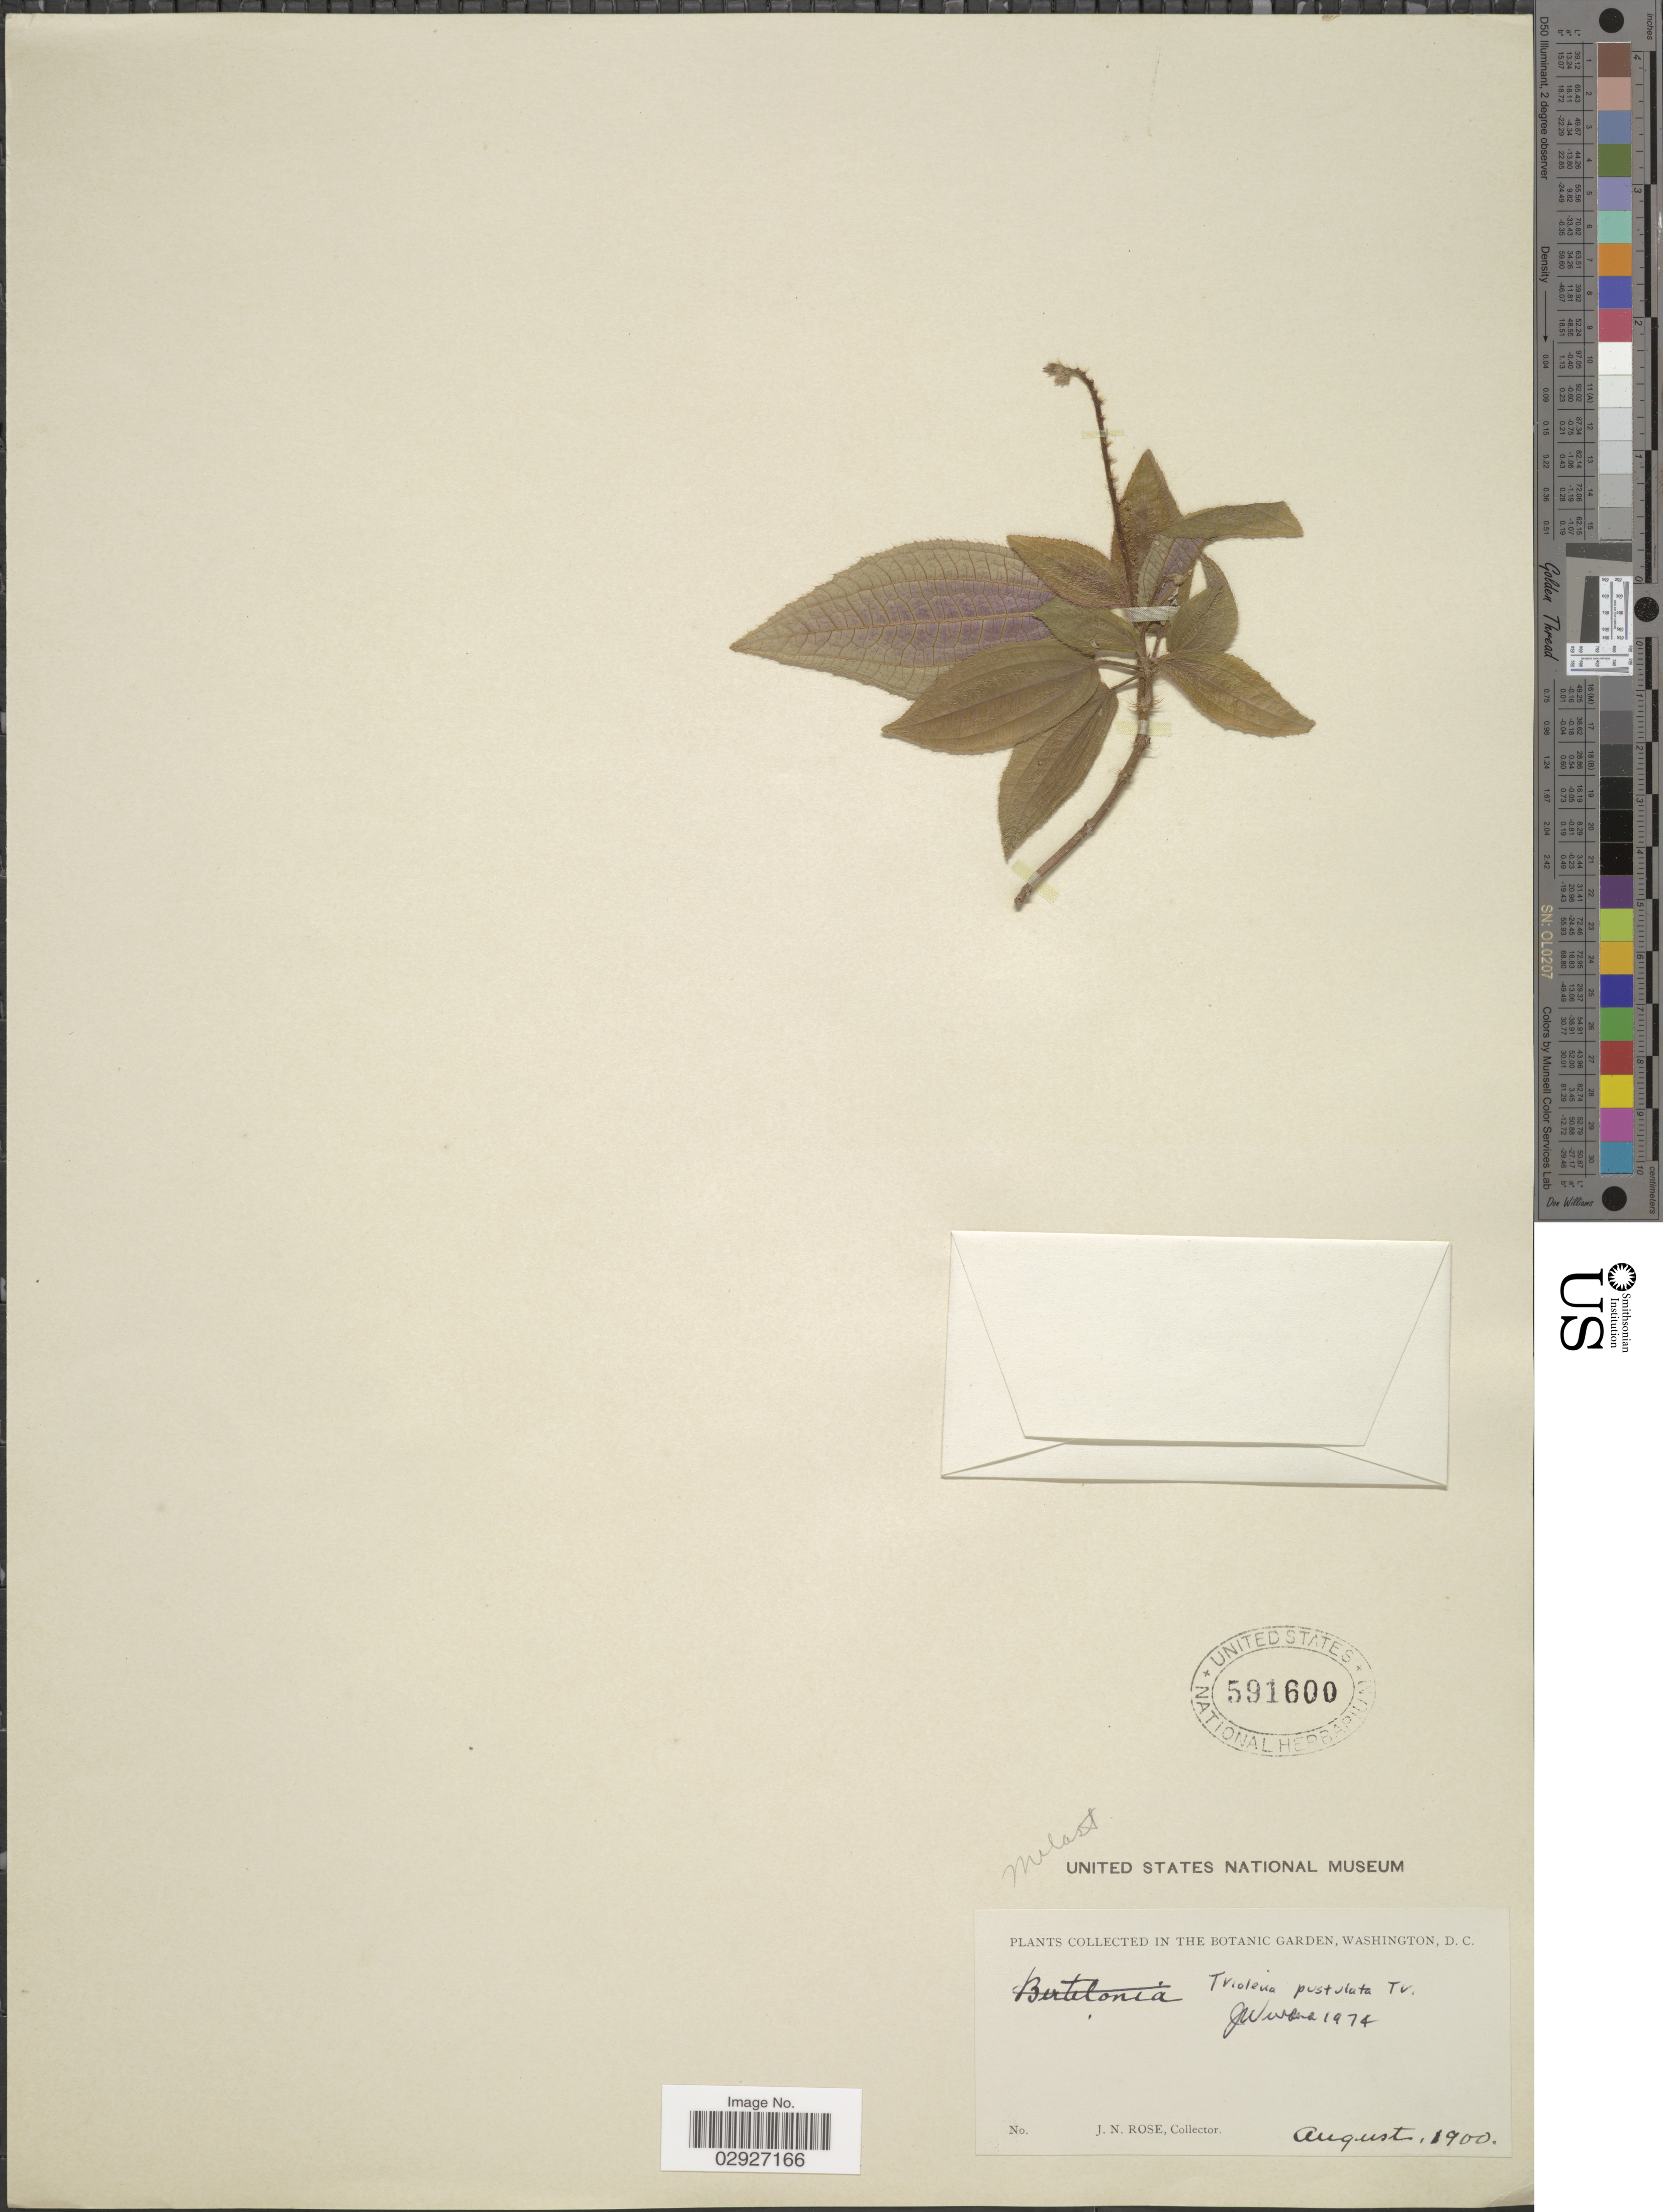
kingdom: Plantae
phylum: Tracheophyta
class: Magnoliopsida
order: Myrtales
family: Melastomataceae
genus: Triolena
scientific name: Triolena pustulata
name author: Triana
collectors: J. N. Rose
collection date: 1900-08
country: United States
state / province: District of Columbia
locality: Botanic Garden, Washington, D.C.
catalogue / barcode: US 591600